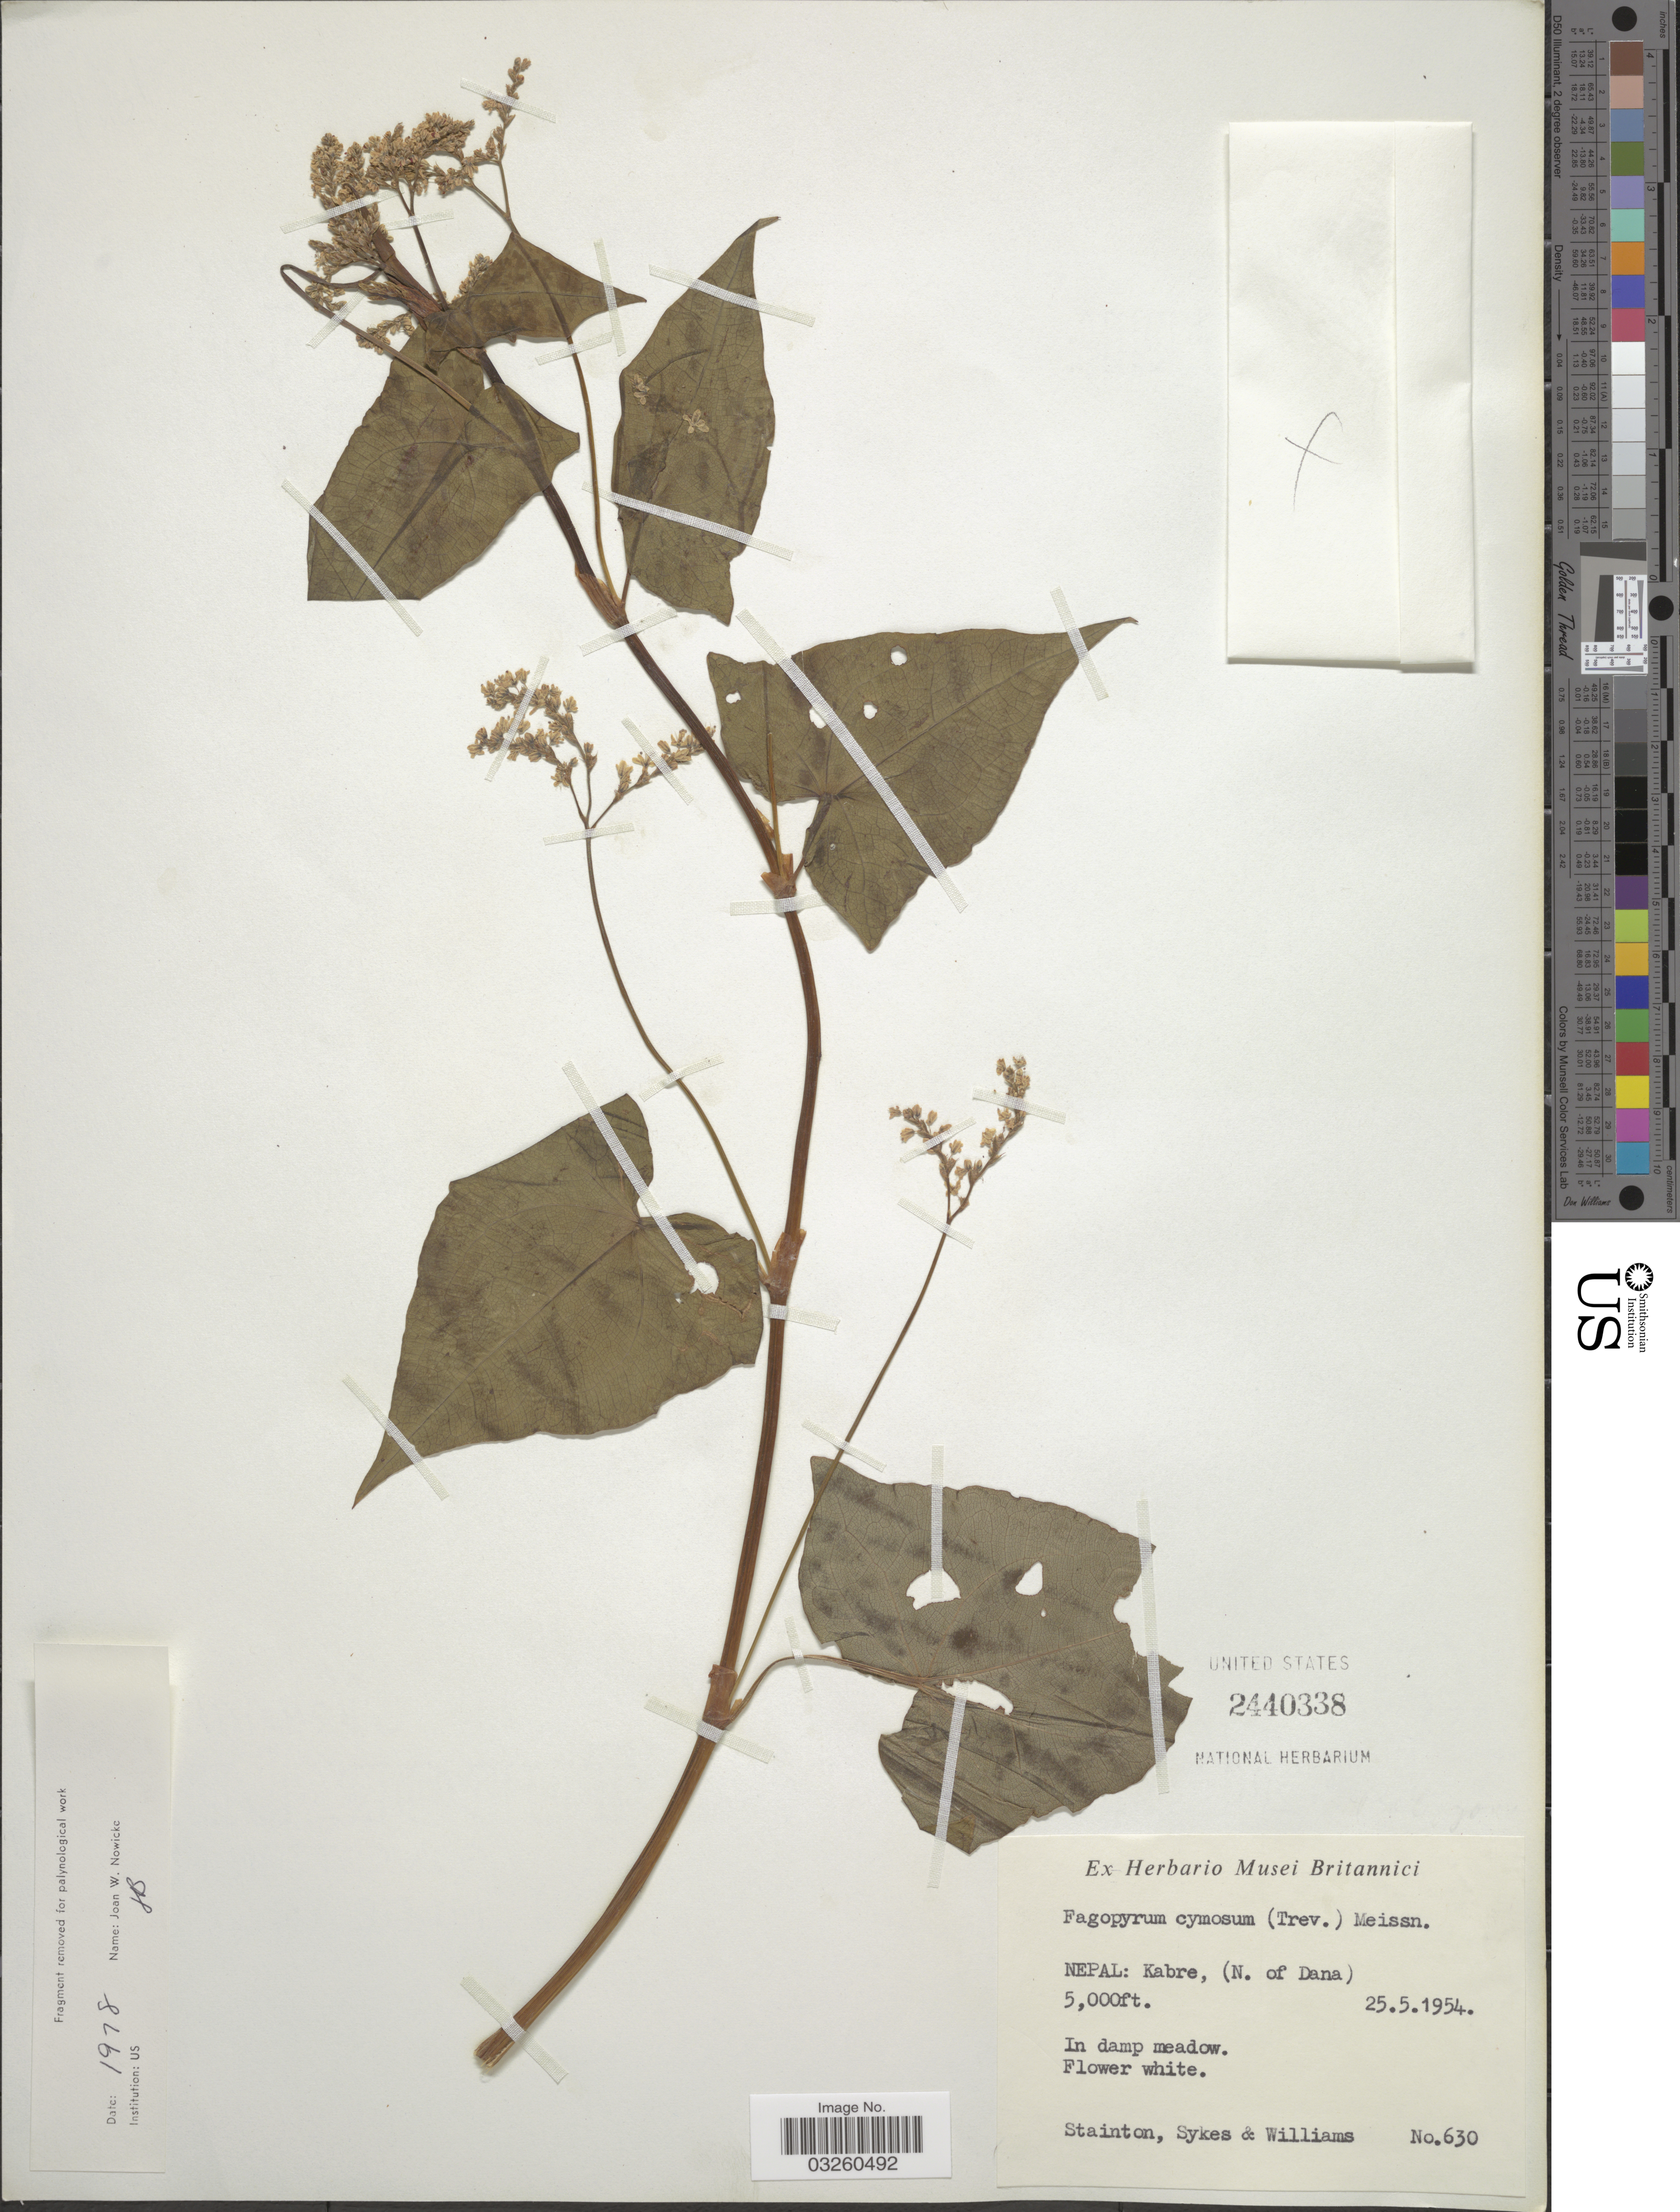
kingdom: Plantae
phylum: Tracheophyta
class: Magnoliopsida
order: Caryophyllales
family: Polygonaceae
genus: Fagopyrum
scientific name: Fagopyrum cymosum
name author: (Trevir.) Meisn.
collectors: -. Stainton, Sykes, -- & -- Williams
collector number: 630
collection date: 1954-05-25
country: Nepal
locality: Kabre, (N. of Dana).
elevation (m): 1524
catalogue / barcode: US 2440338